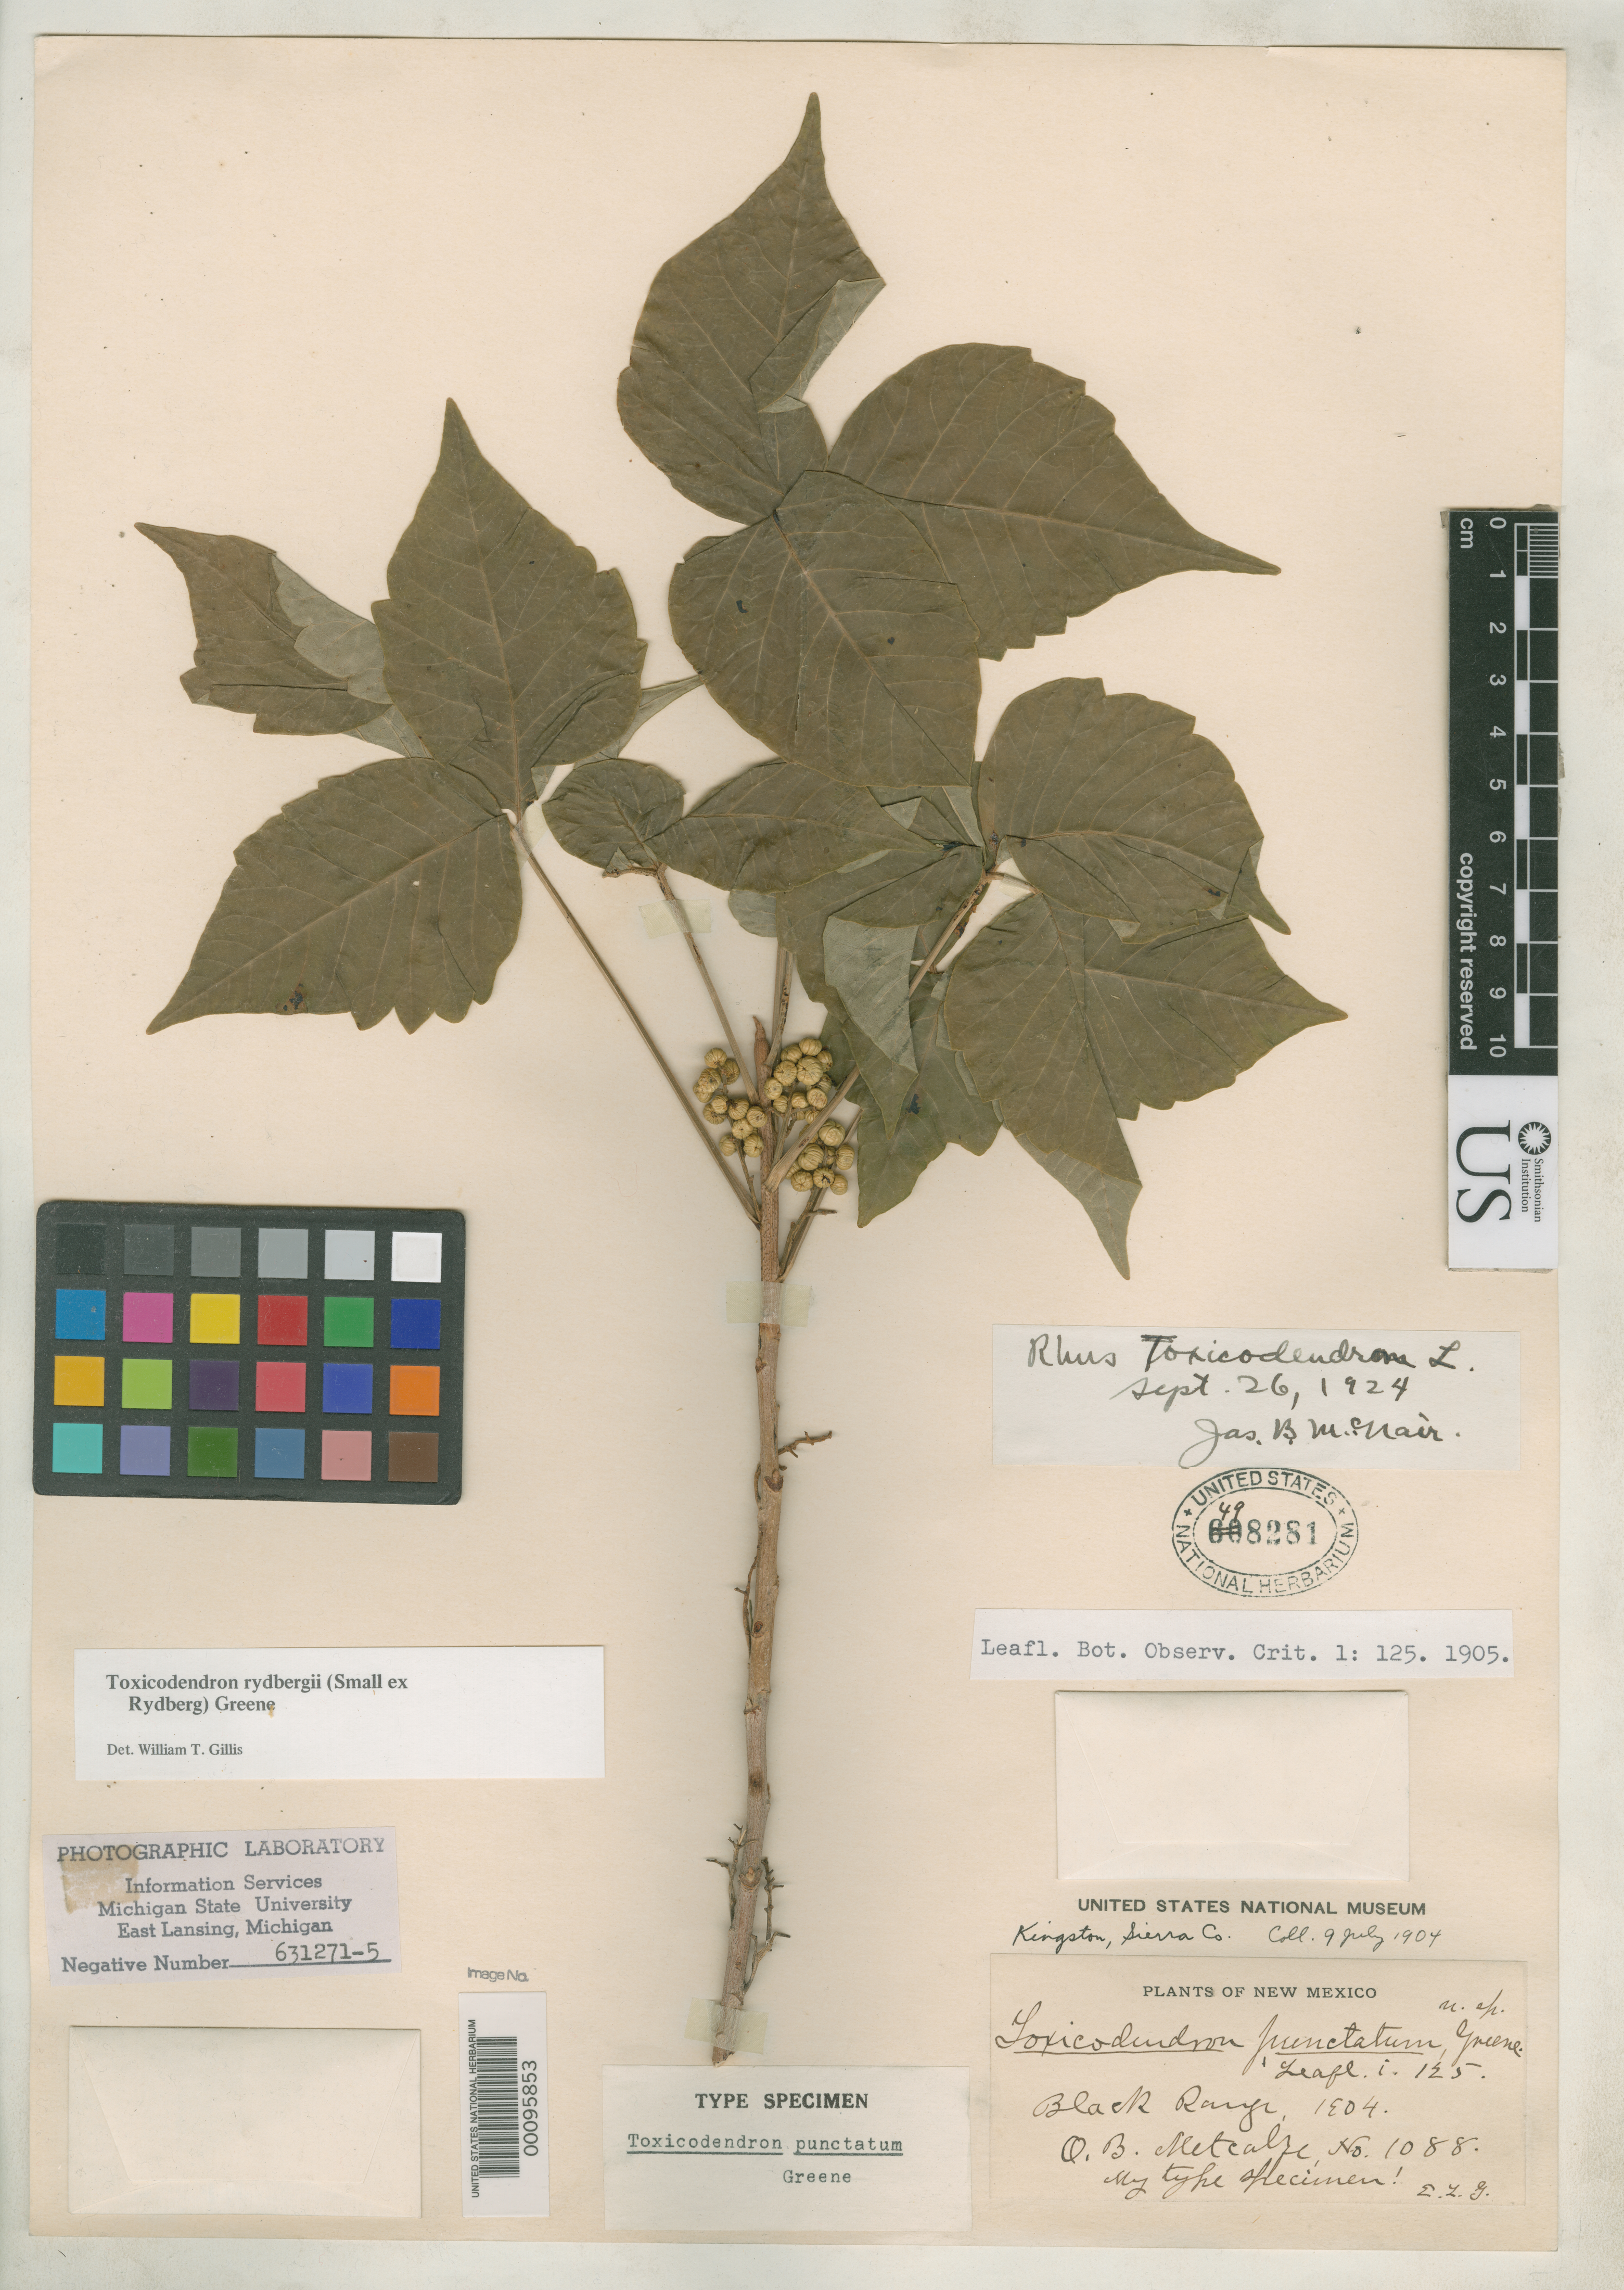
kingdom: Plantae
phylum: Tracheophyta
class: Magnoliopsida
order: Sapindales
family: Anacardiaceae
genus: Toxicodendron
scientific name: Toxicodendron punctatum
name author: Greene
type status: Holotype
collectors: O. B. Metcalfe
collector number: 1088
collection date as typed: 1904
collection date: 1904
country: United States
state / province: New Mexico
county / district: Sierra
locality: Black Range of mountains, Kingston.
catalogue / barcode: US 498281